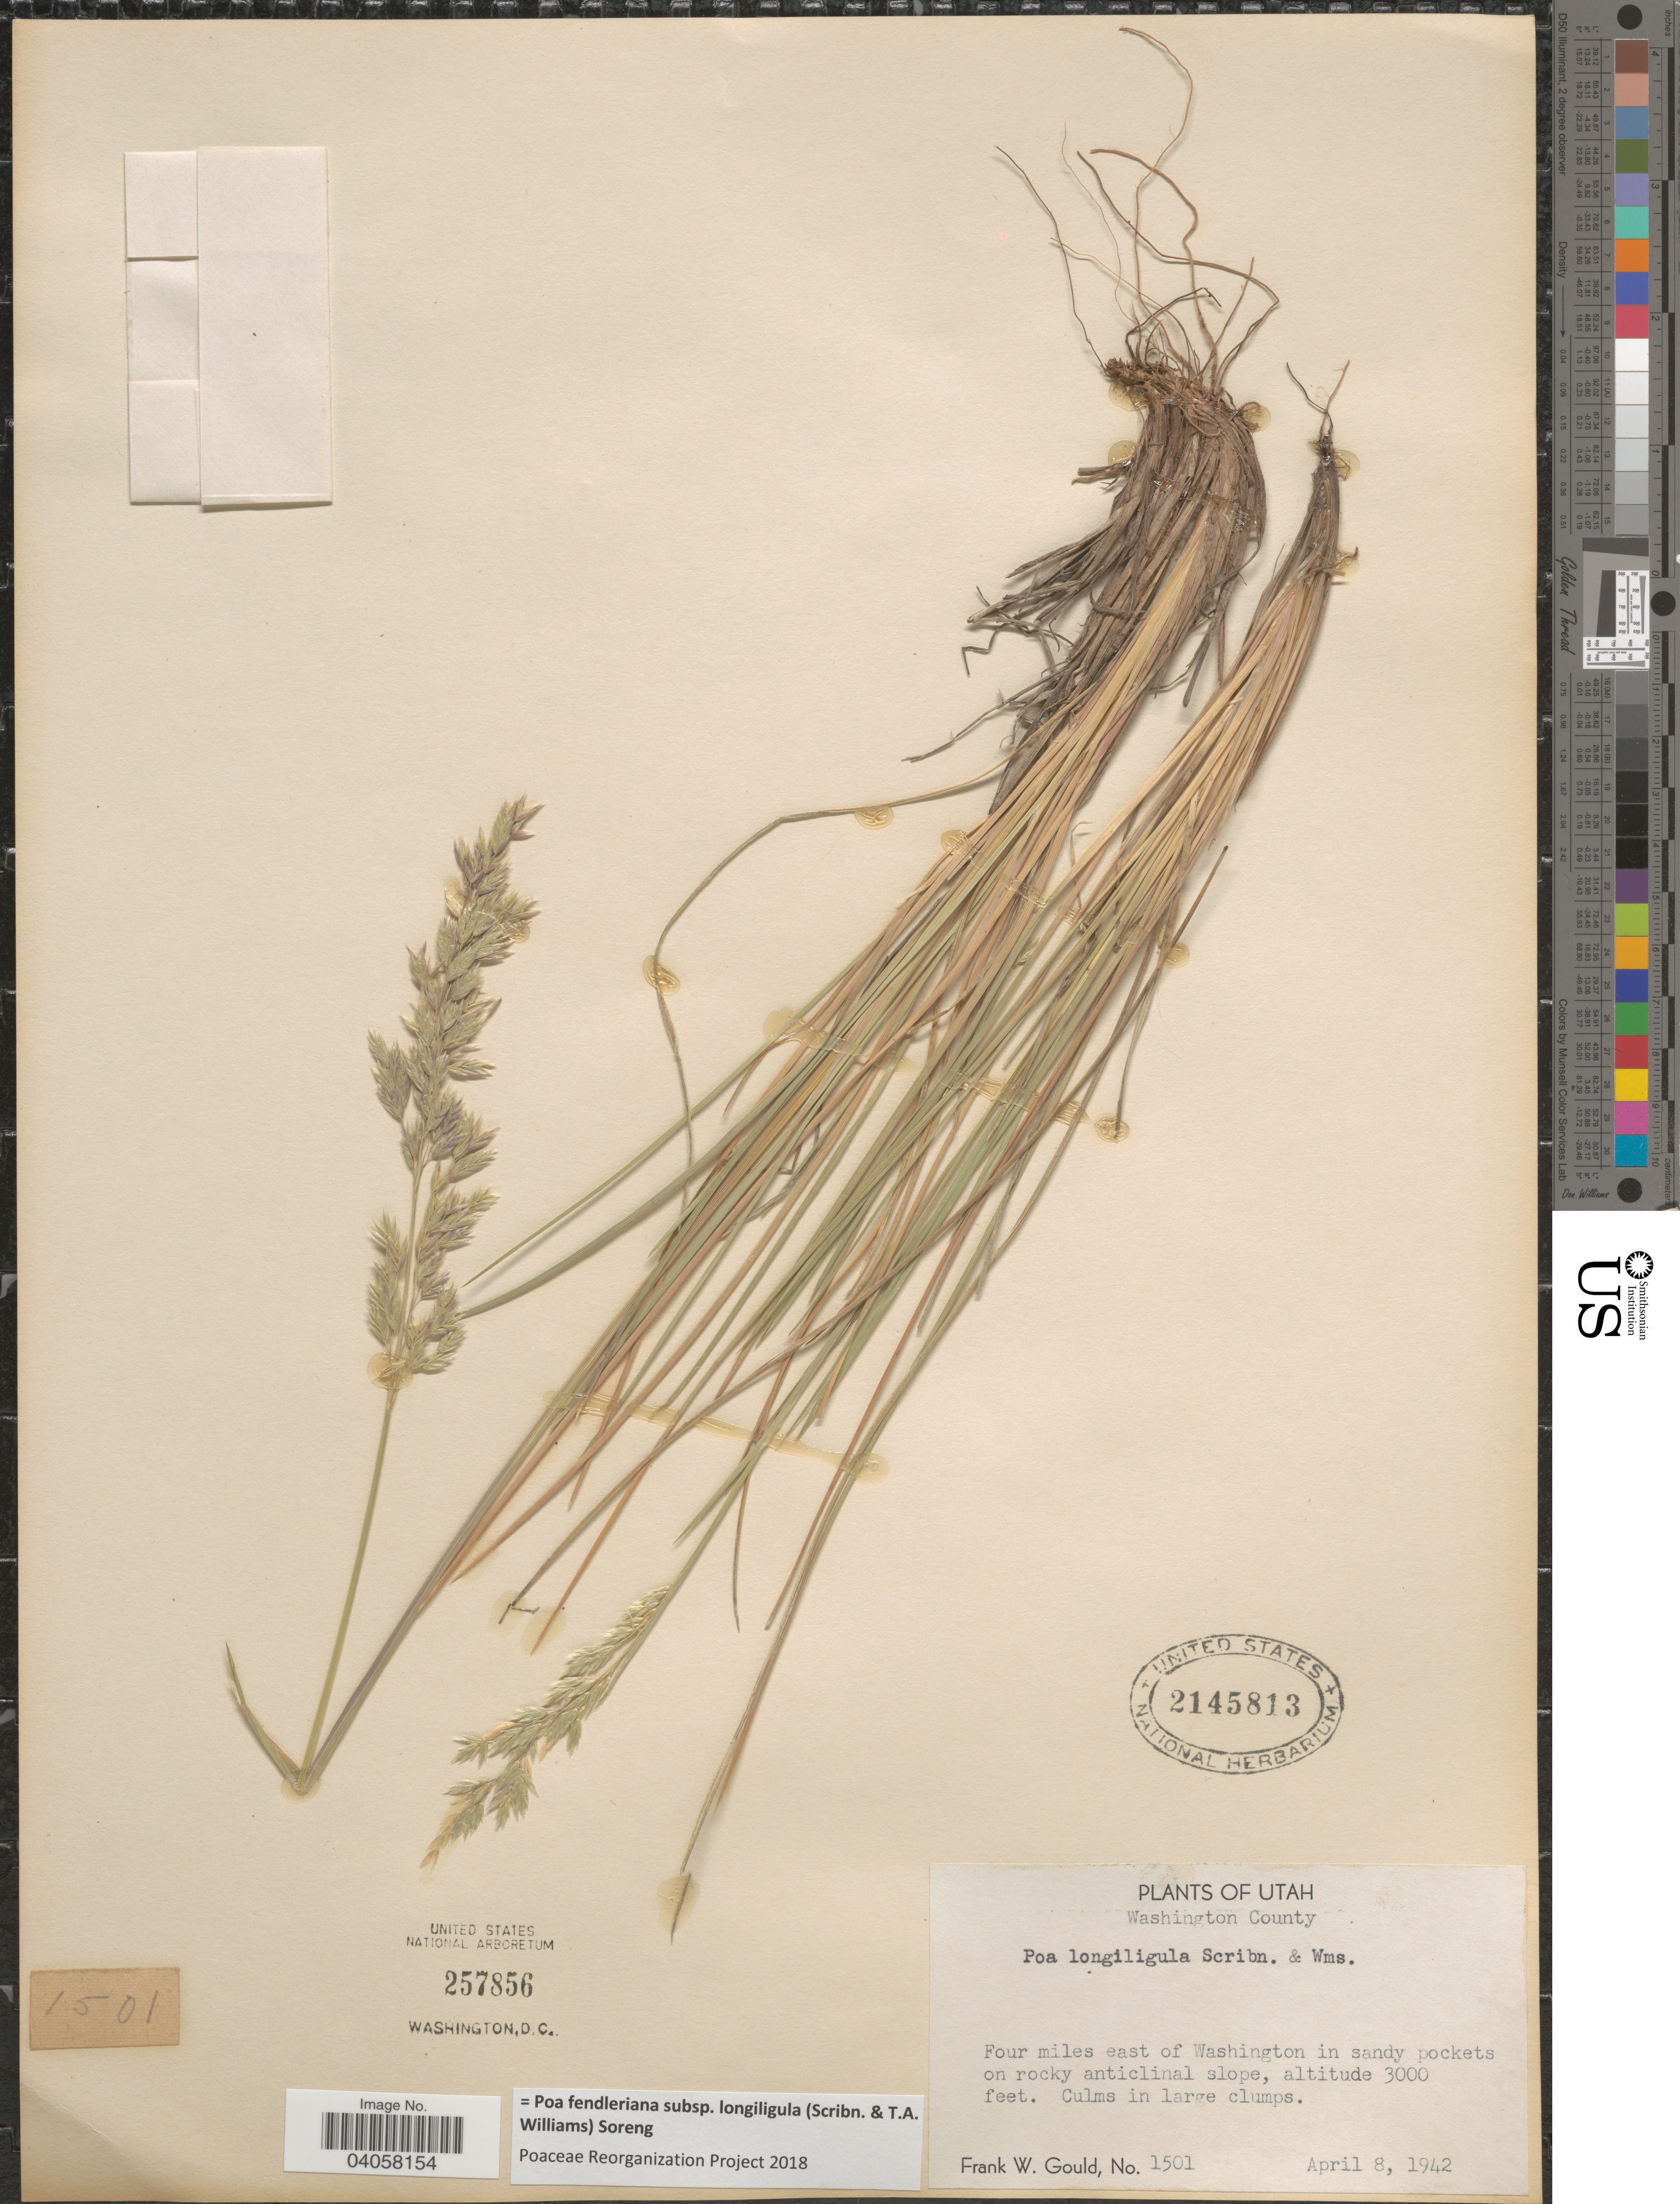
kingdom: Plantae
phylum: Tracheophyta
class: Liliopsida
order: Poales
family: Poaceae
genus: Poa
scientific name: Poa fendleriana subsp. longiligula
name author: (Scribn. & T.A. Williams) Soreng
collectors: F. W. Gould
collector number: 1501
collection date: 1942-04-08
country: United States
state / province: Utah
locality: Washington County. Four miles east of Washington in sandy pockets on rocky anticlinal slope.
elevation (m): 914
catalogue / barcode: US 2145813